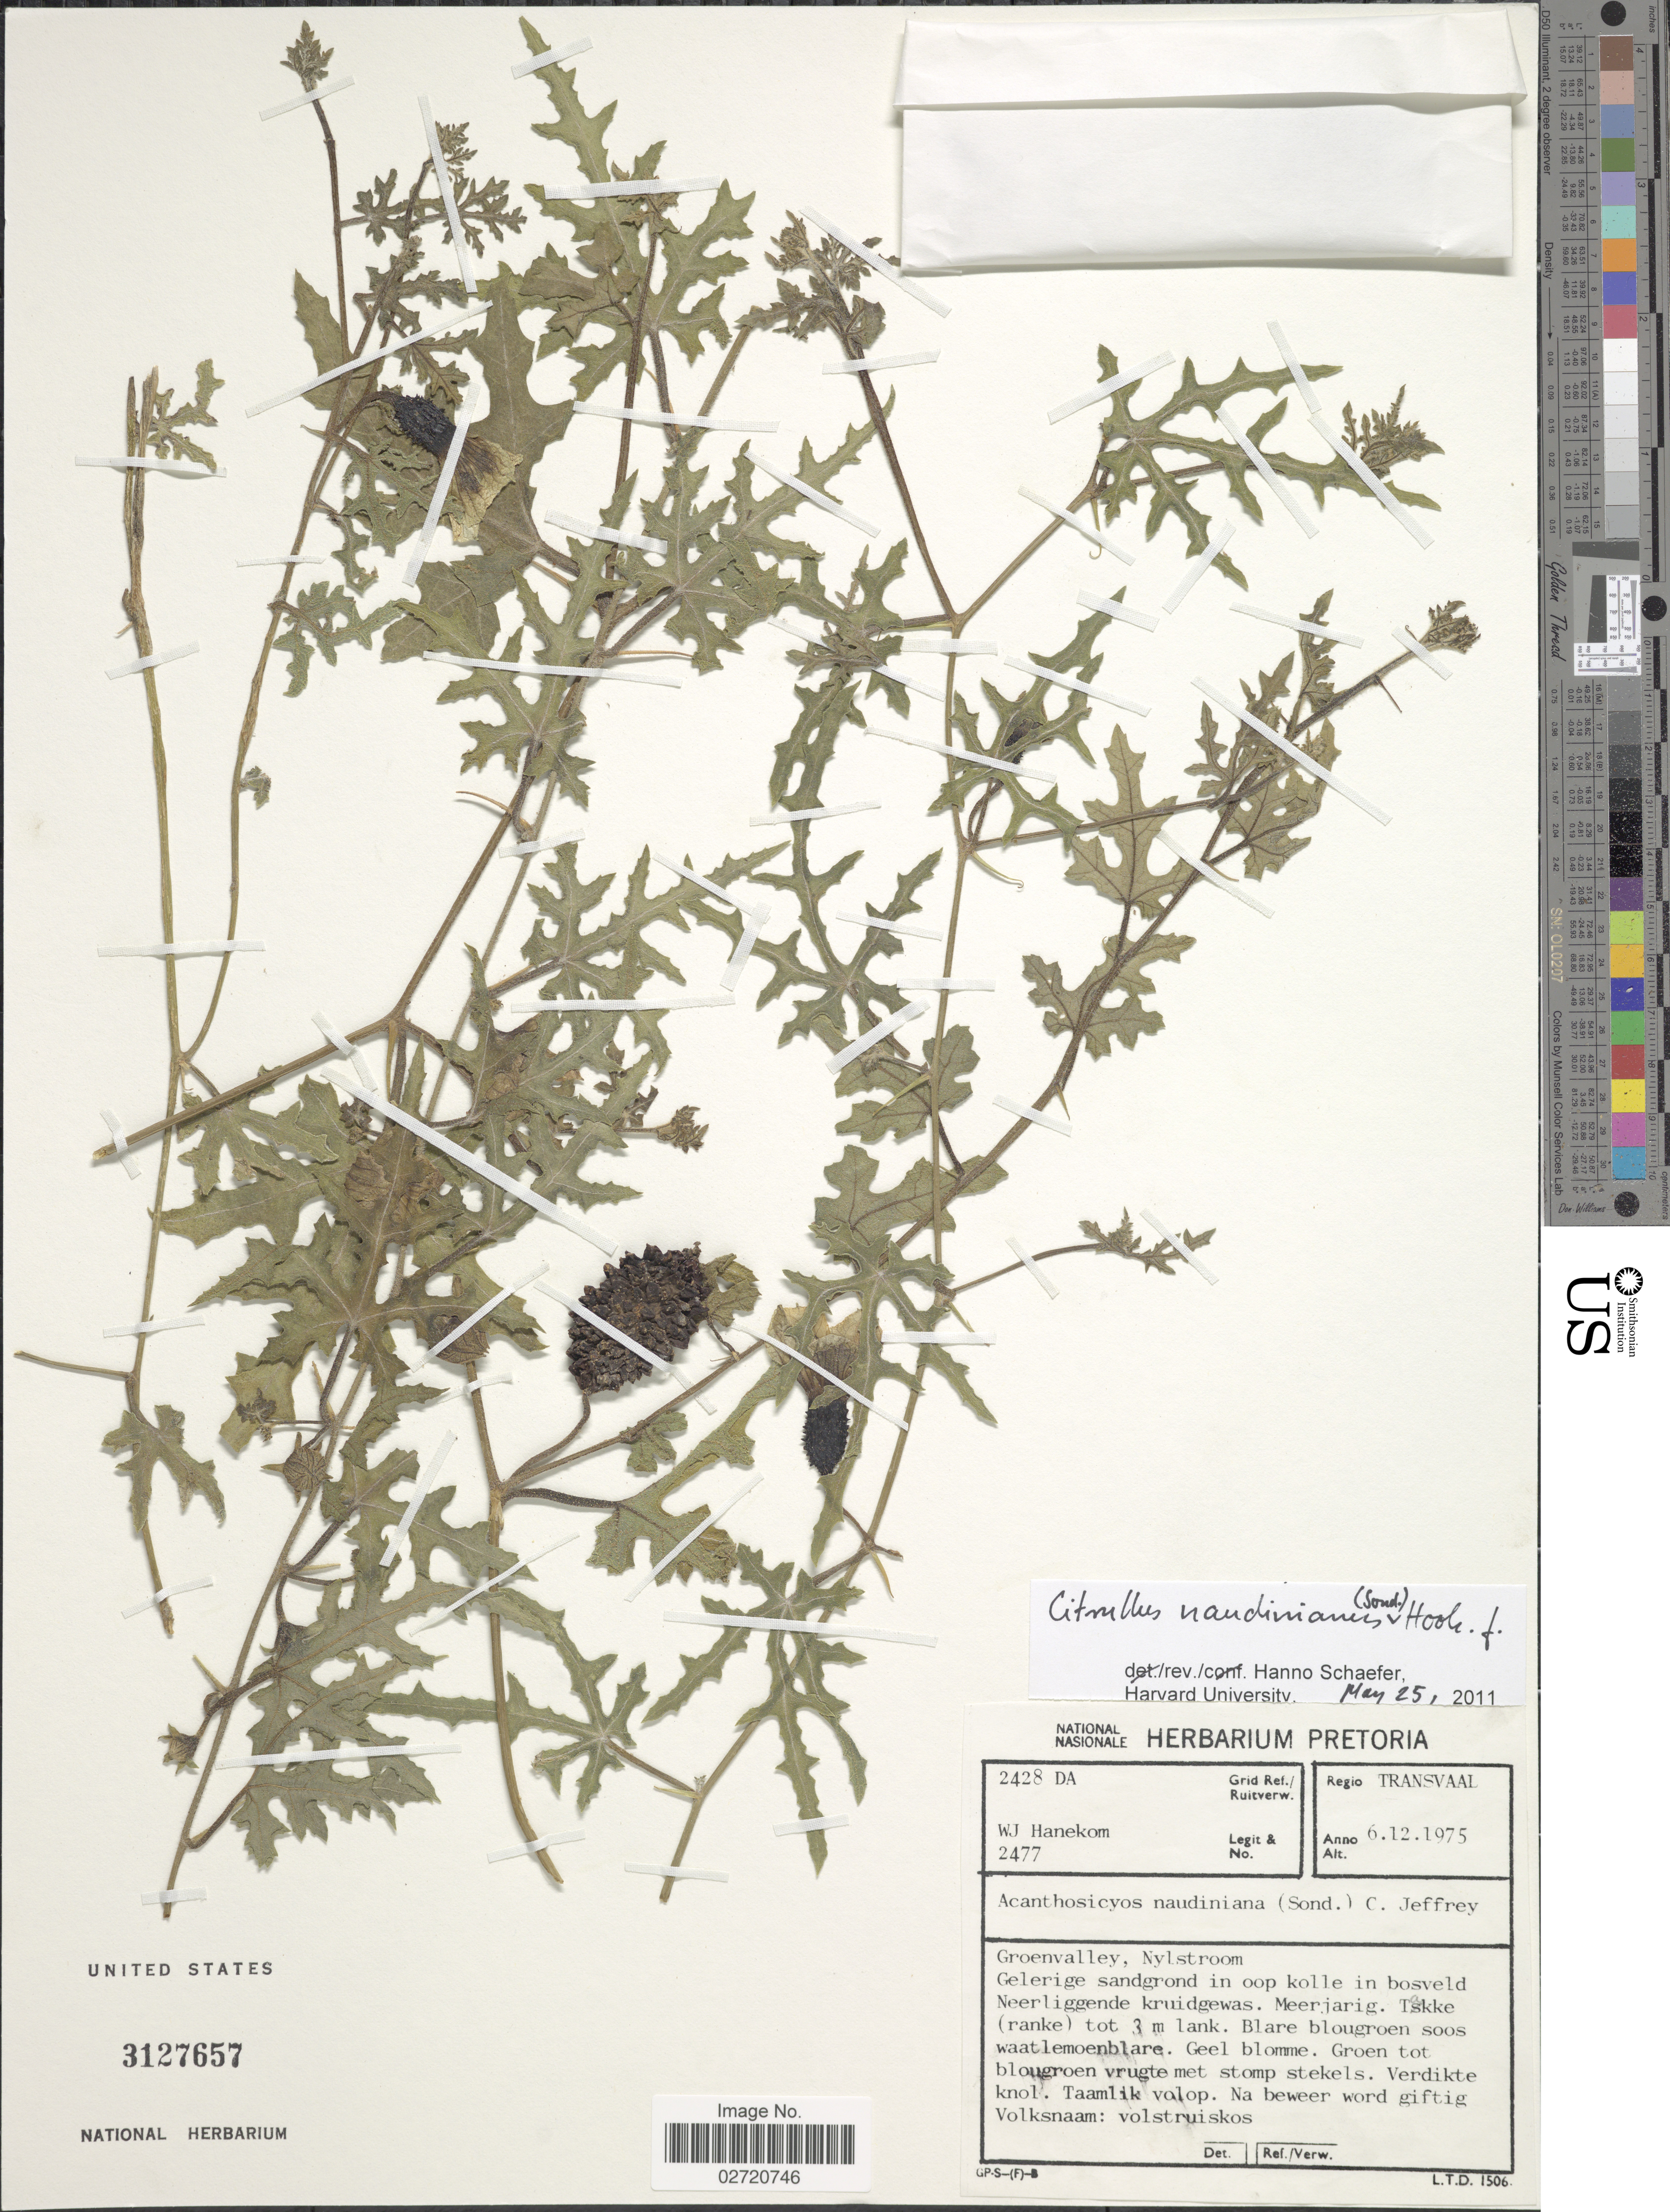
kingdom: Plantae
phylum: Tracheophyta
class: Magnoliopsida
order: Cucurbitales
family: Cucurbitaceae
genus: Citrullus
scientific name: Citrullus naudinianus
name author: (Sond.) Hook. f.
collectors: W. Hanekom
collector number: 2477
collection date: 1975-12-06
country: South Africa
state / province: Limpopo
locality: Regio Transvaal. Groenvalley, Nylstroom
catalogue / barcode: US 3127657